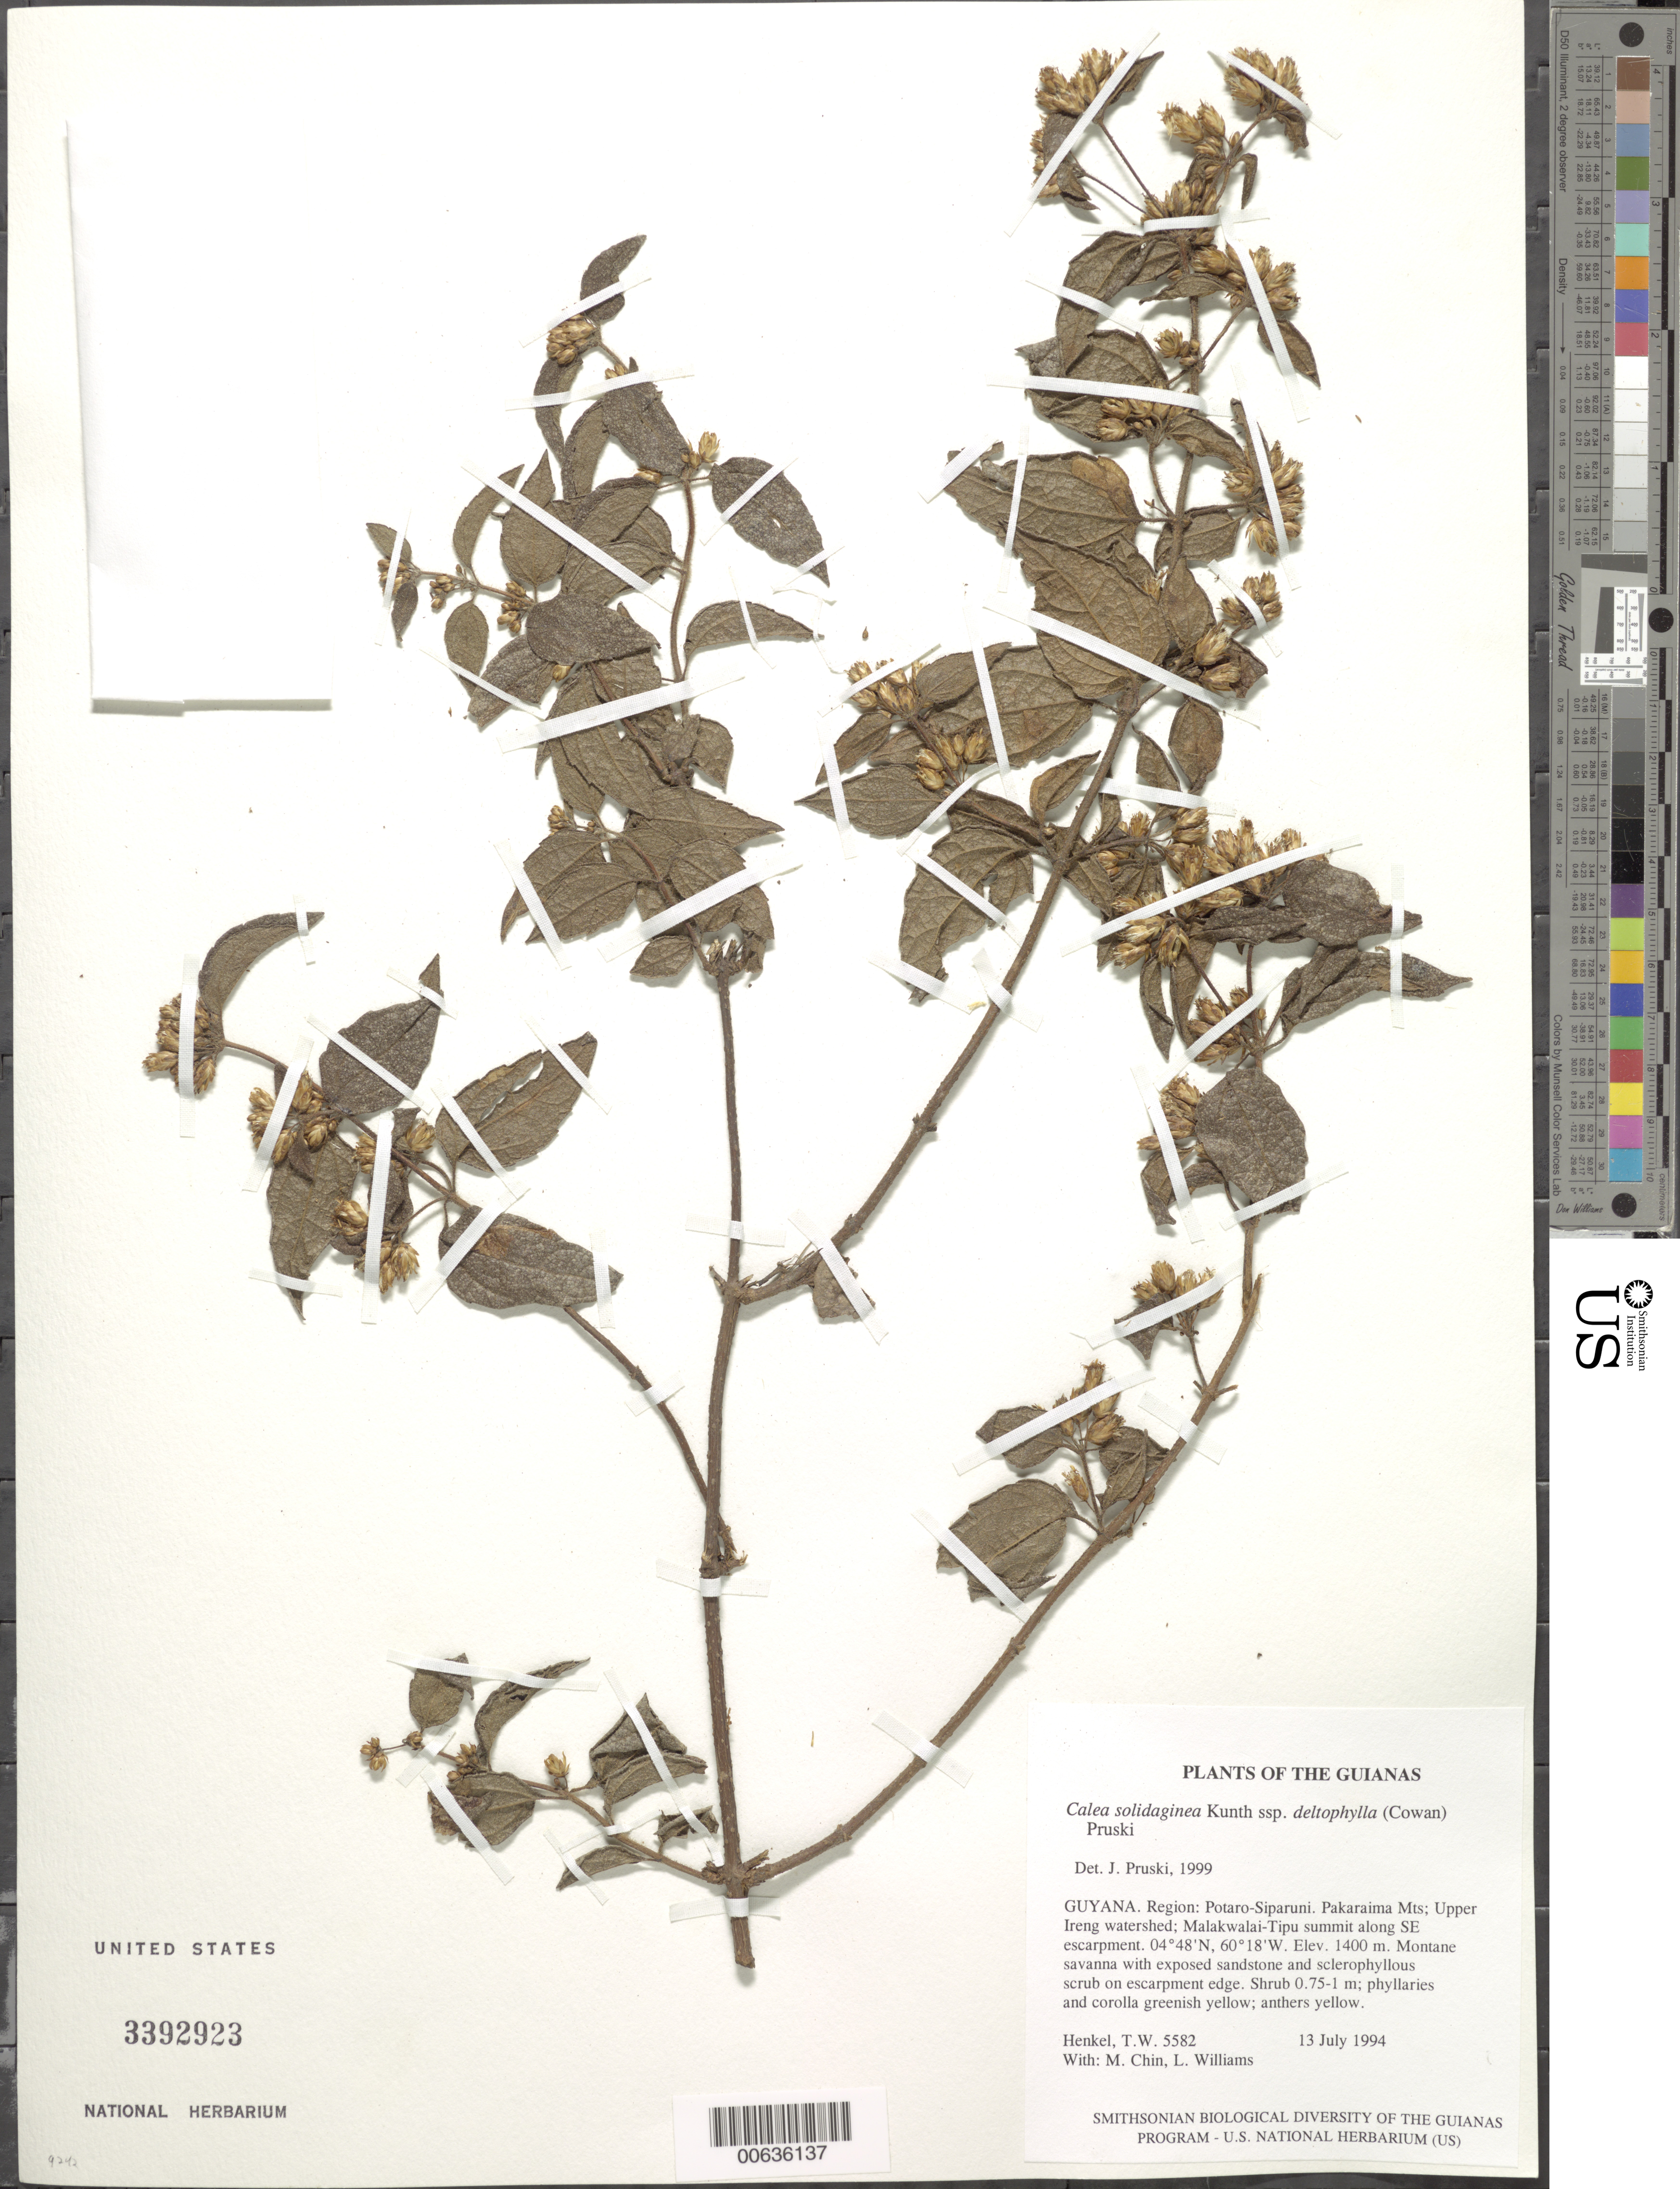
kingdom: Plantae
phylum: Tracheophyta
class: Magnoliopsida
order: Asterales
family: Asteraceae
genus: Calea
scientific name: Calea solidaginea subsp. deltophylla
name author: (R.S. Cowan) Pruski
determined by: Pruski, J. F.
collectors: T. Henkel, M. Chin & L. Williams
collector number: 5582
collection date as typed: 13 July 1994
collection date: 1994-07-13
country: Guyana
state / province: Potaro-Siparuni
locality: Pakaraima Mts; Upper Ireng watershed; Malakwalai-Tipu summit along SE escarpment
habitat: Montane savanna with exposed sandstone and sclerophyllous scrub on escarpment edge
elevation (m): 1400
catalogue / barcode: US 3392923